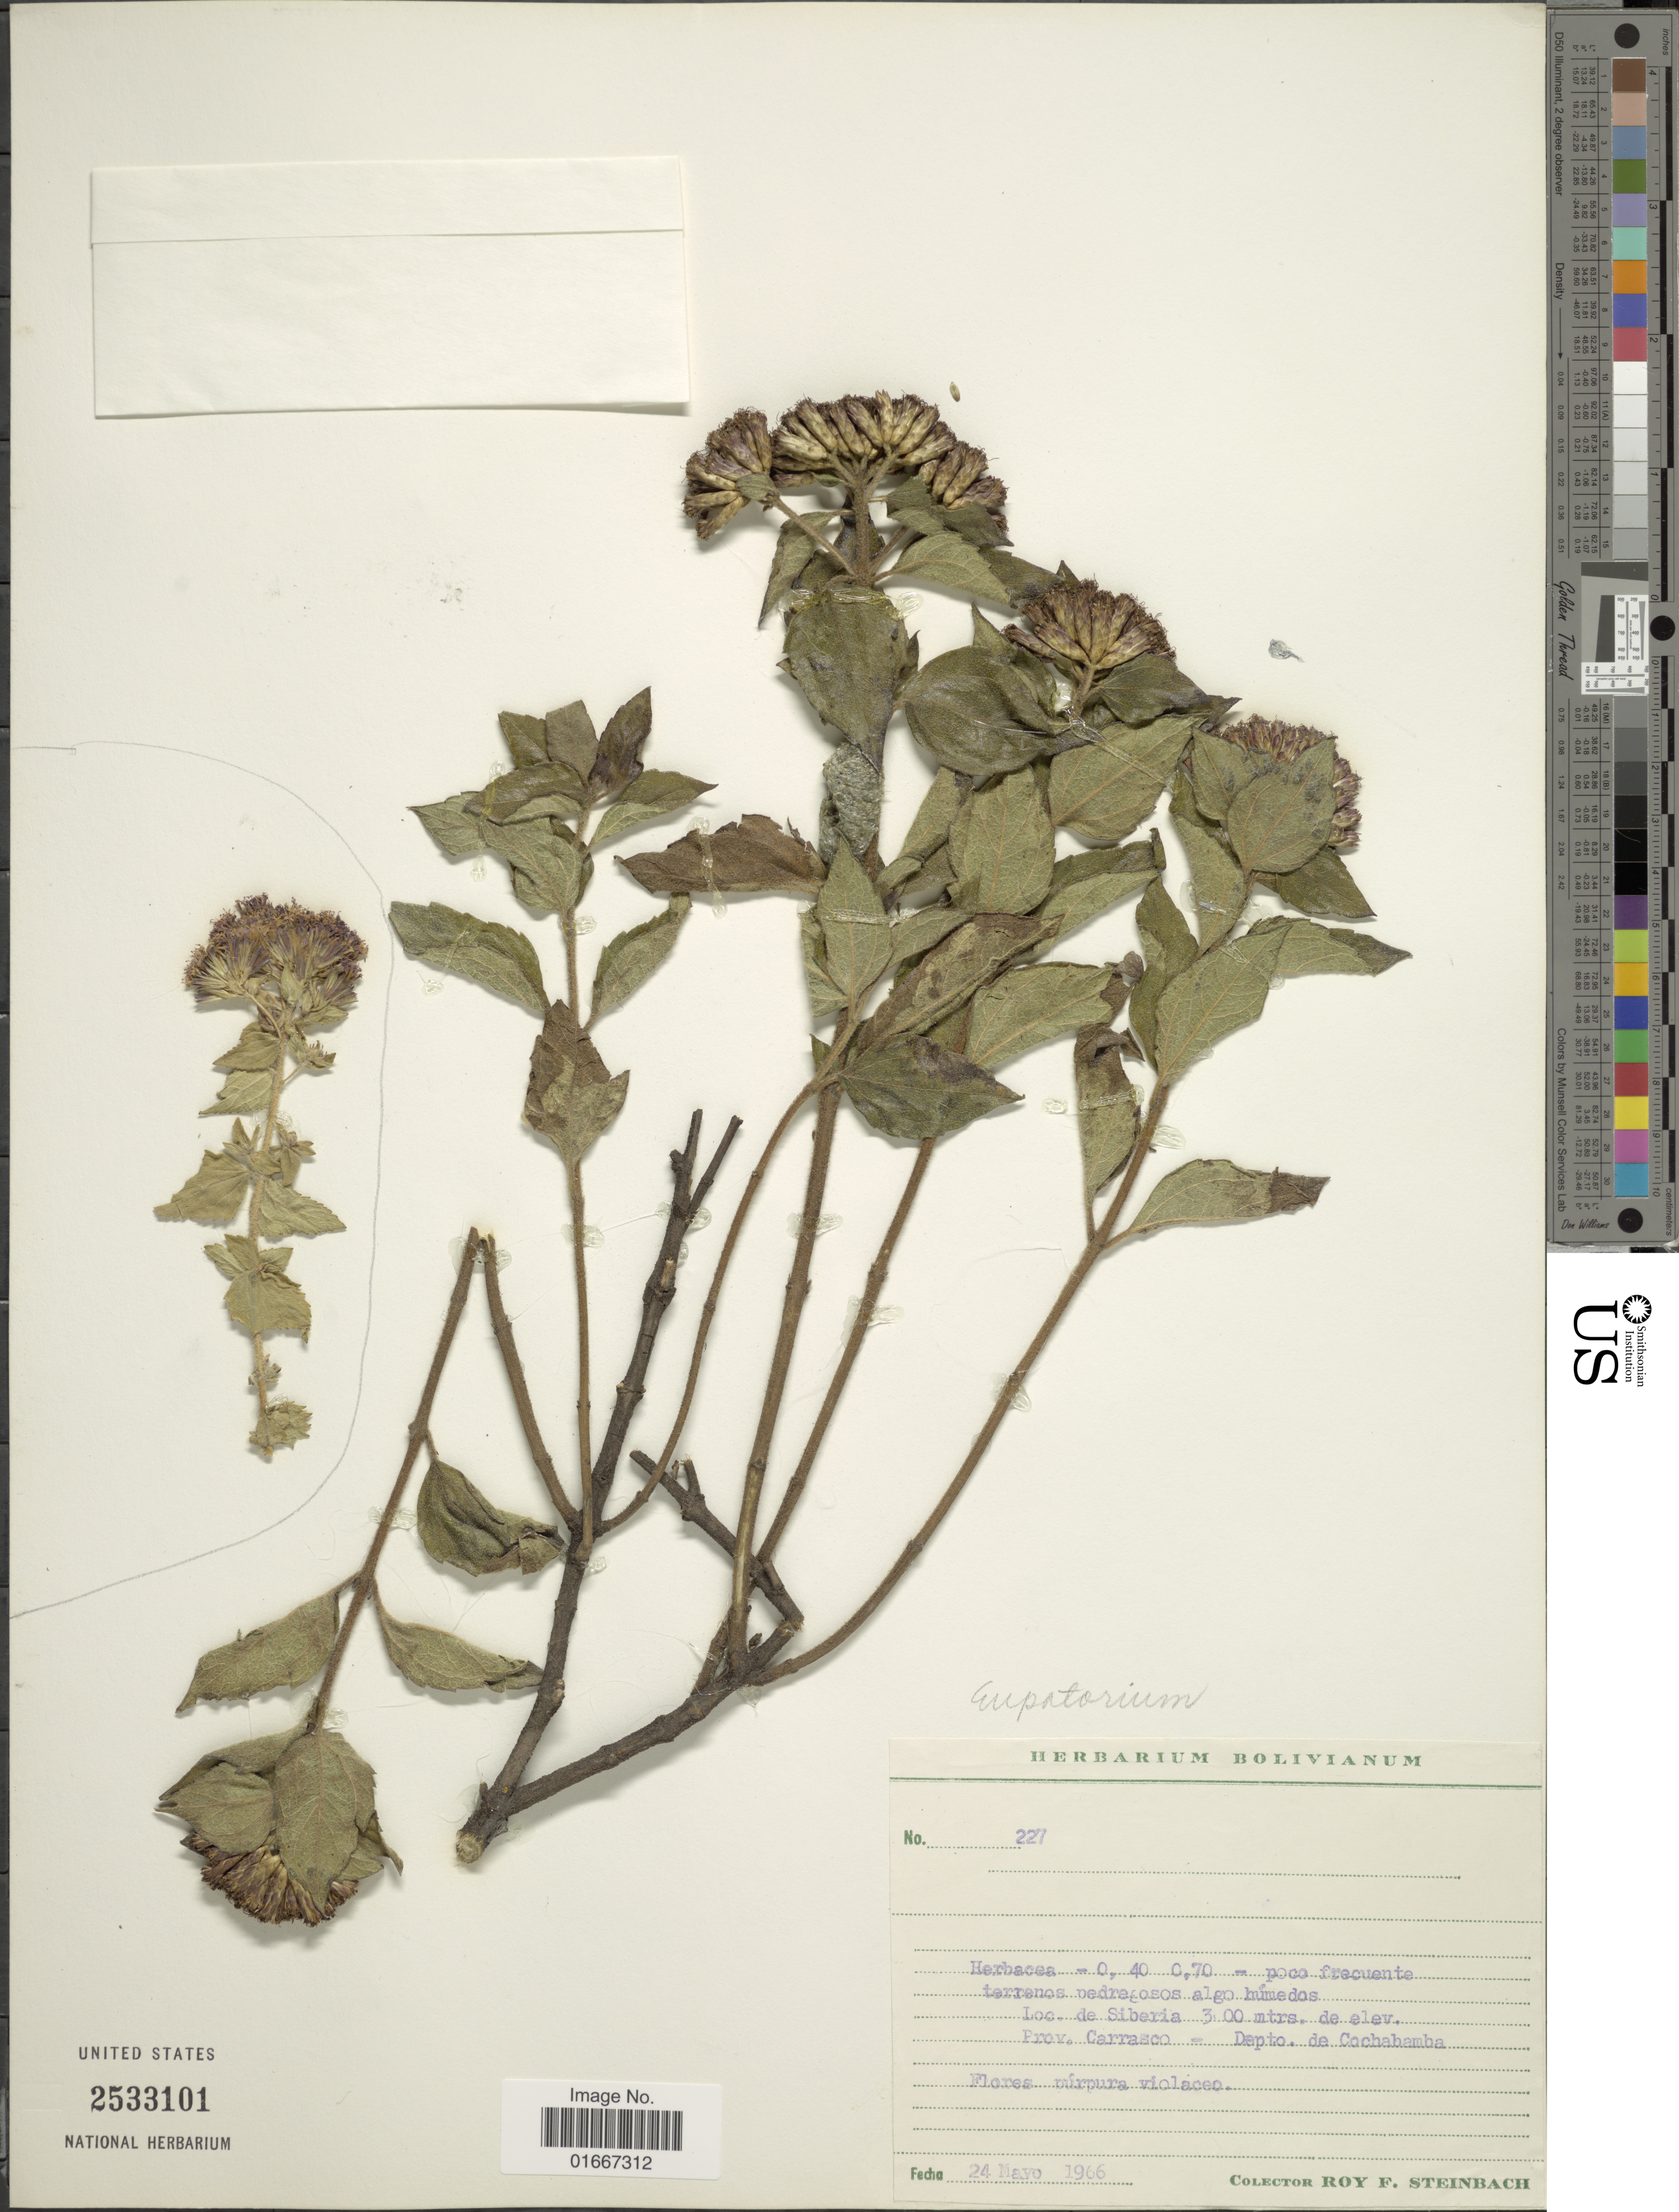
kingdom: Plantae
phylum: Tracheophyta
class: Magnoliopsida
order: Asterales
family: Asteraceae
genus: Chromolaena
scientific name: Chromolaena mallota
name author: (B.L. Rob.) R.M. King & H. Rob.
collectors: R. F. Steinbach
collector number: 227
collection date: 1966-05-24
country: Bolivia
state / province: Cochabamba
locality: De Siberia, Prov. Carrasco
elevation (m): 300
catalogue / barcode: US 2533101